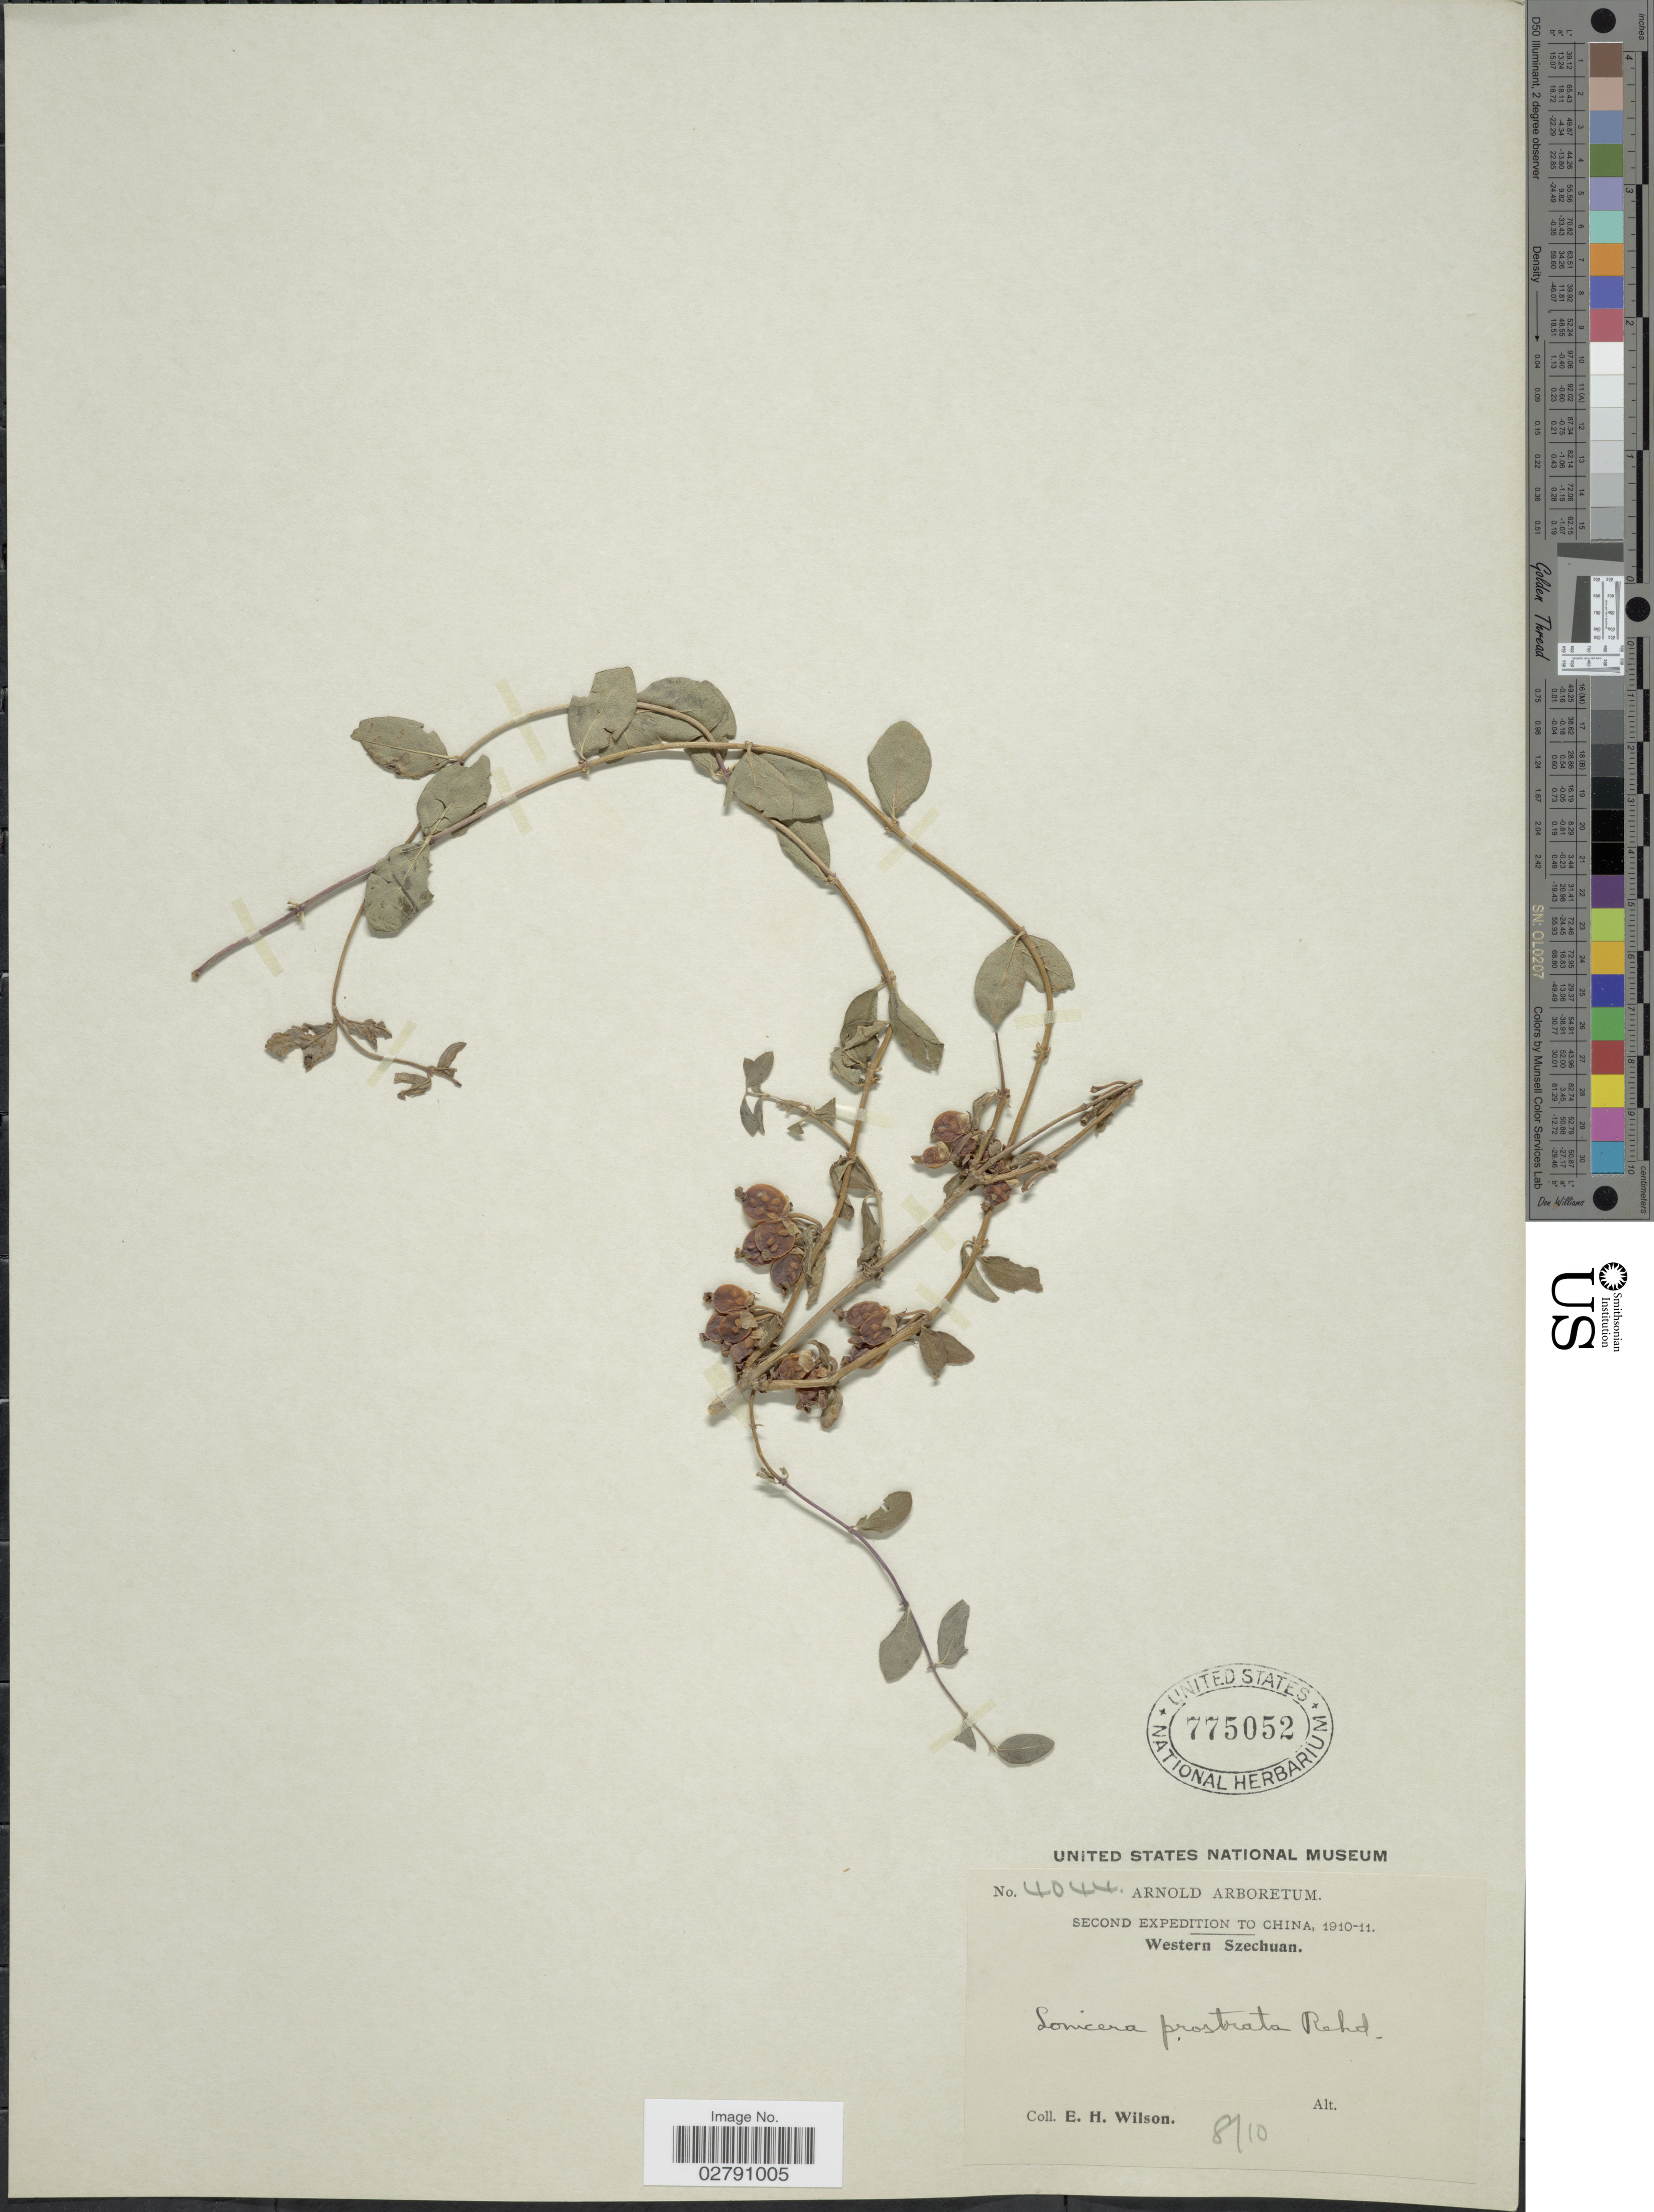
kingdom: Plantae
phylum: Tracheophyta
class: Magnoliopsida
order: Dipsacales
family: Caprifoliaceae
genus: Lonicera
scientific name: Lonicera prostrata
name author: Rehder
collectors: E. Wilson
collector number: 4044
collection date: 1910-08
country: China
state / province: Sichuan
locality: Western Szechuan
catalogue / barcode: US 775052